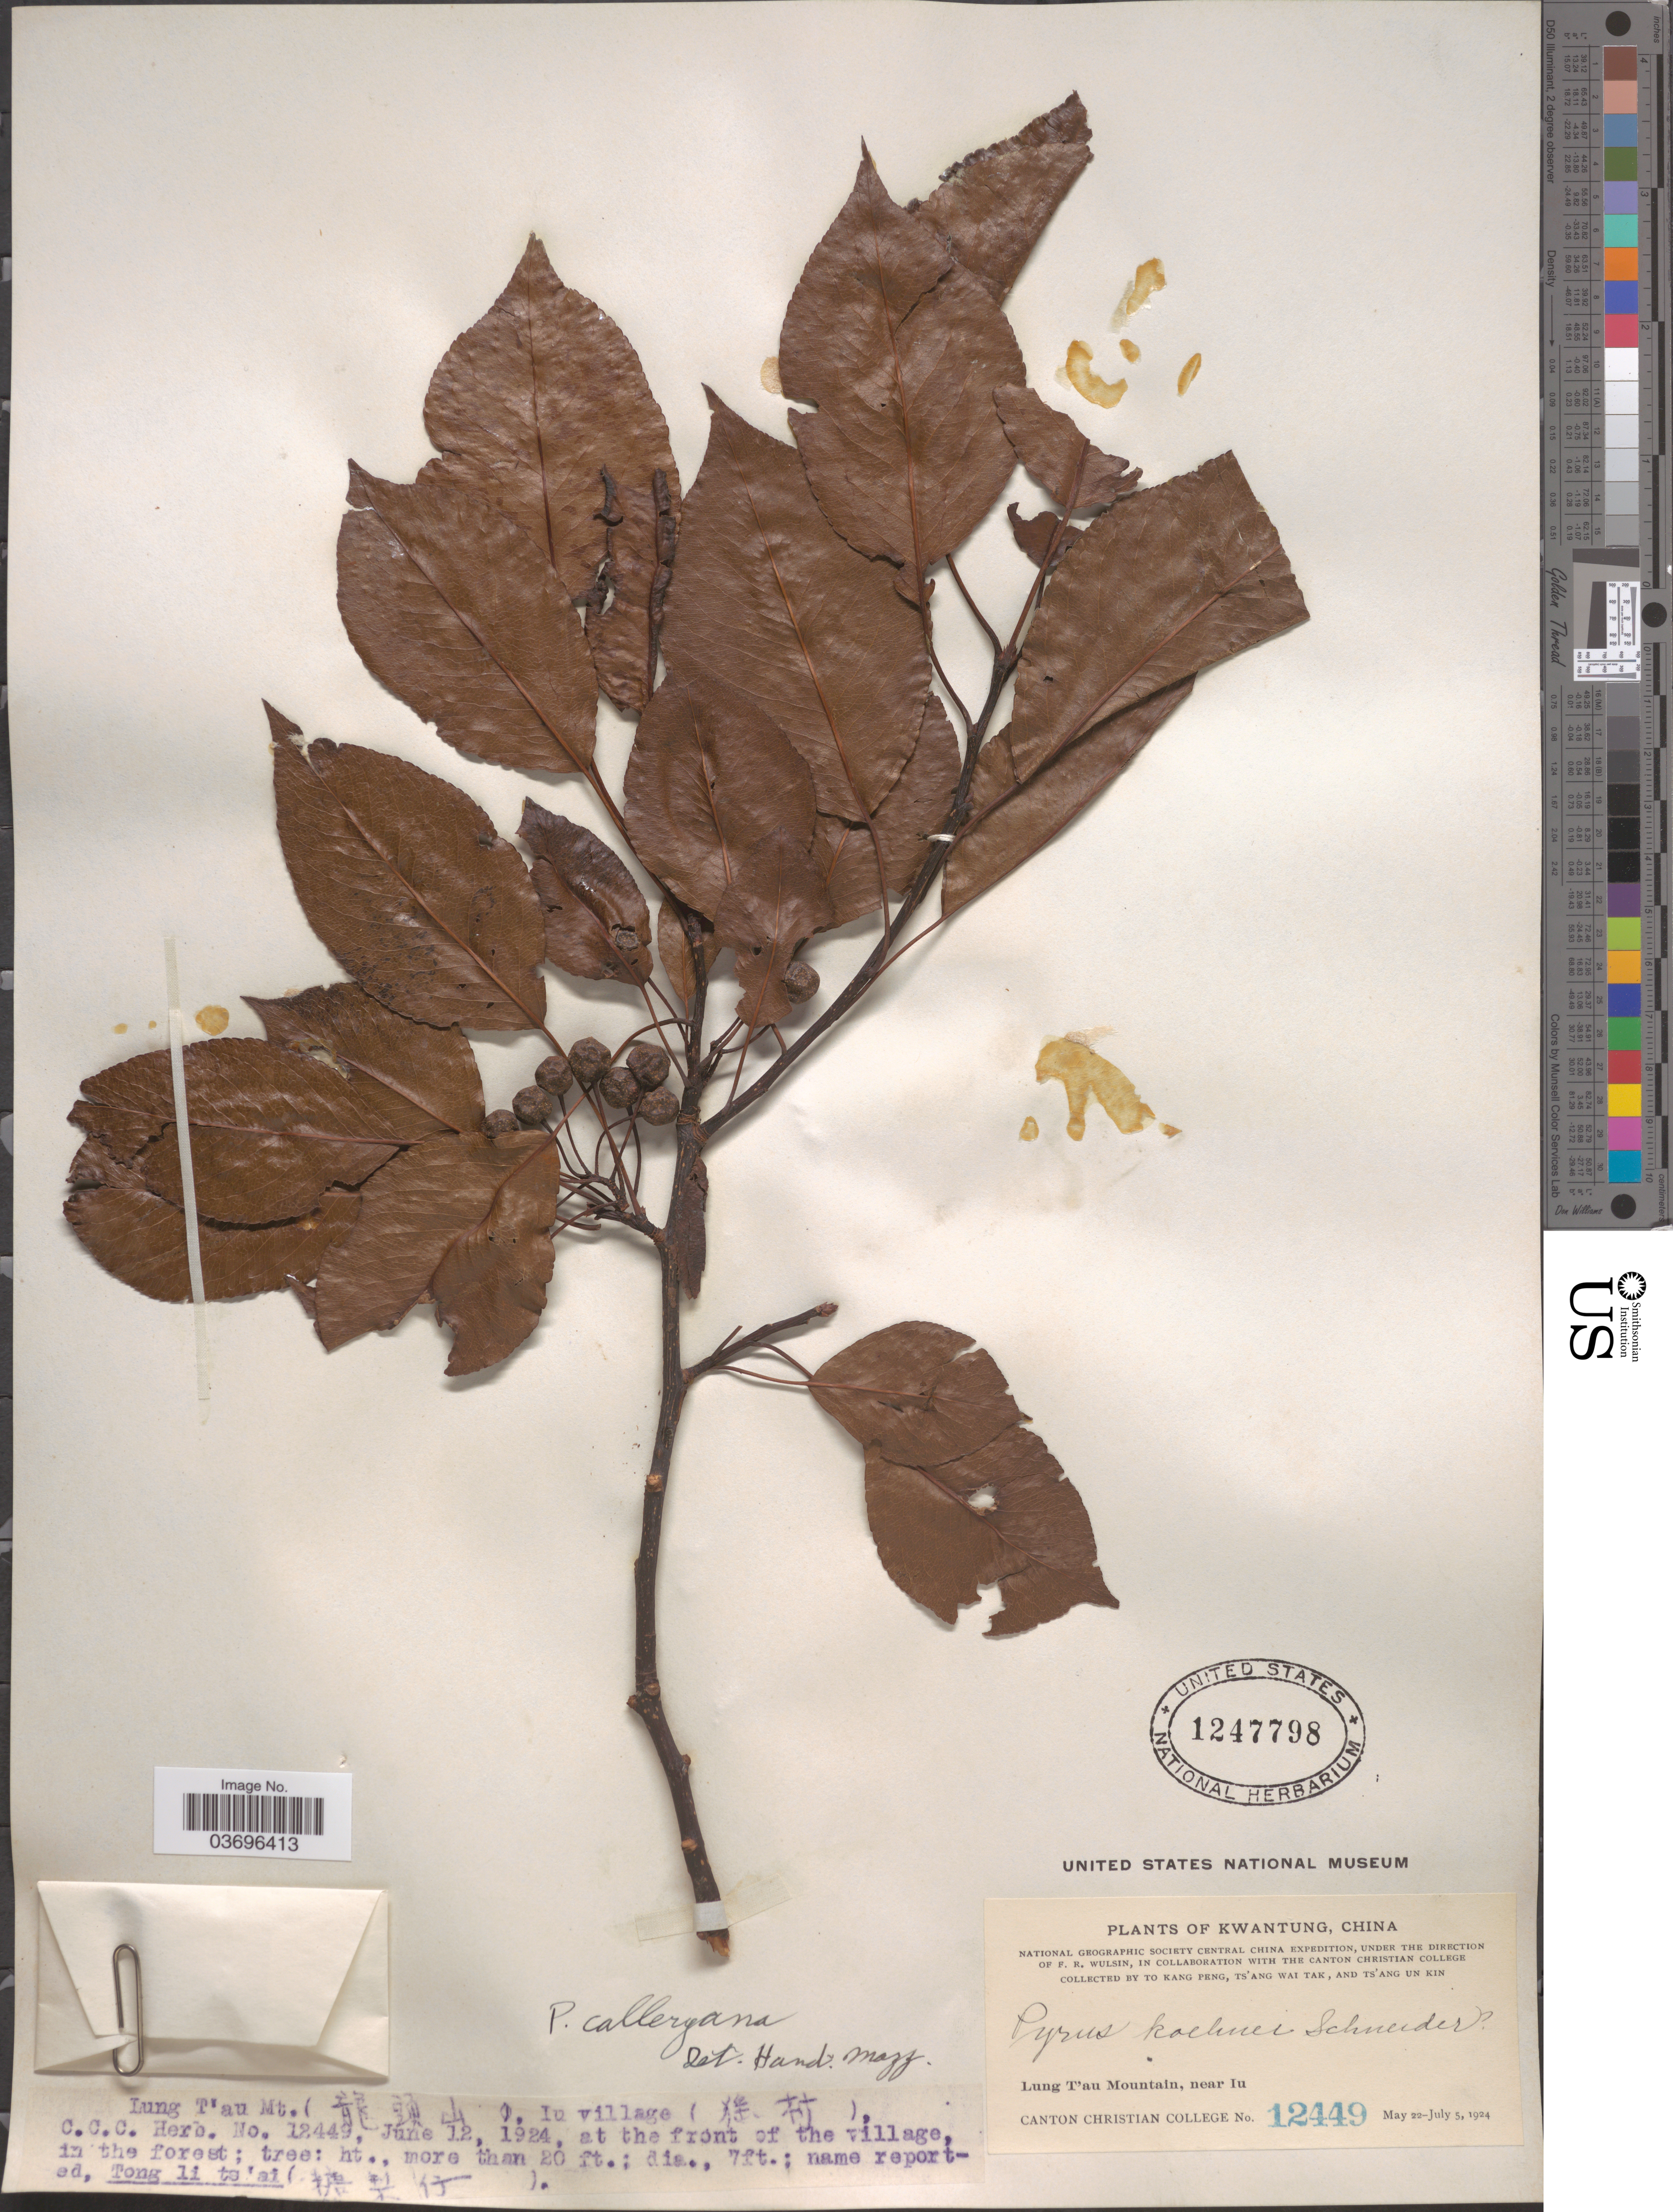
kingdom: Plantae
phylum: Tracheophyta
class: Magnoliopsida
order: Rosales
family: Rosaceae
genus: Pyrus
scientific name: Pyrus calleryana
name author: Decne.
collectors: Kang Peng To, W. T. Tsang & Ts' Ang Un Kin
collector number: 12449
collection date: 1924-06-12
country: China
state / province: Guangdong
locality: Kwantung. Lung T'au Mountain (X), near Iu. Iu village (X), at the front of the village, in the forest.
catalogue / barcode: US 1247798